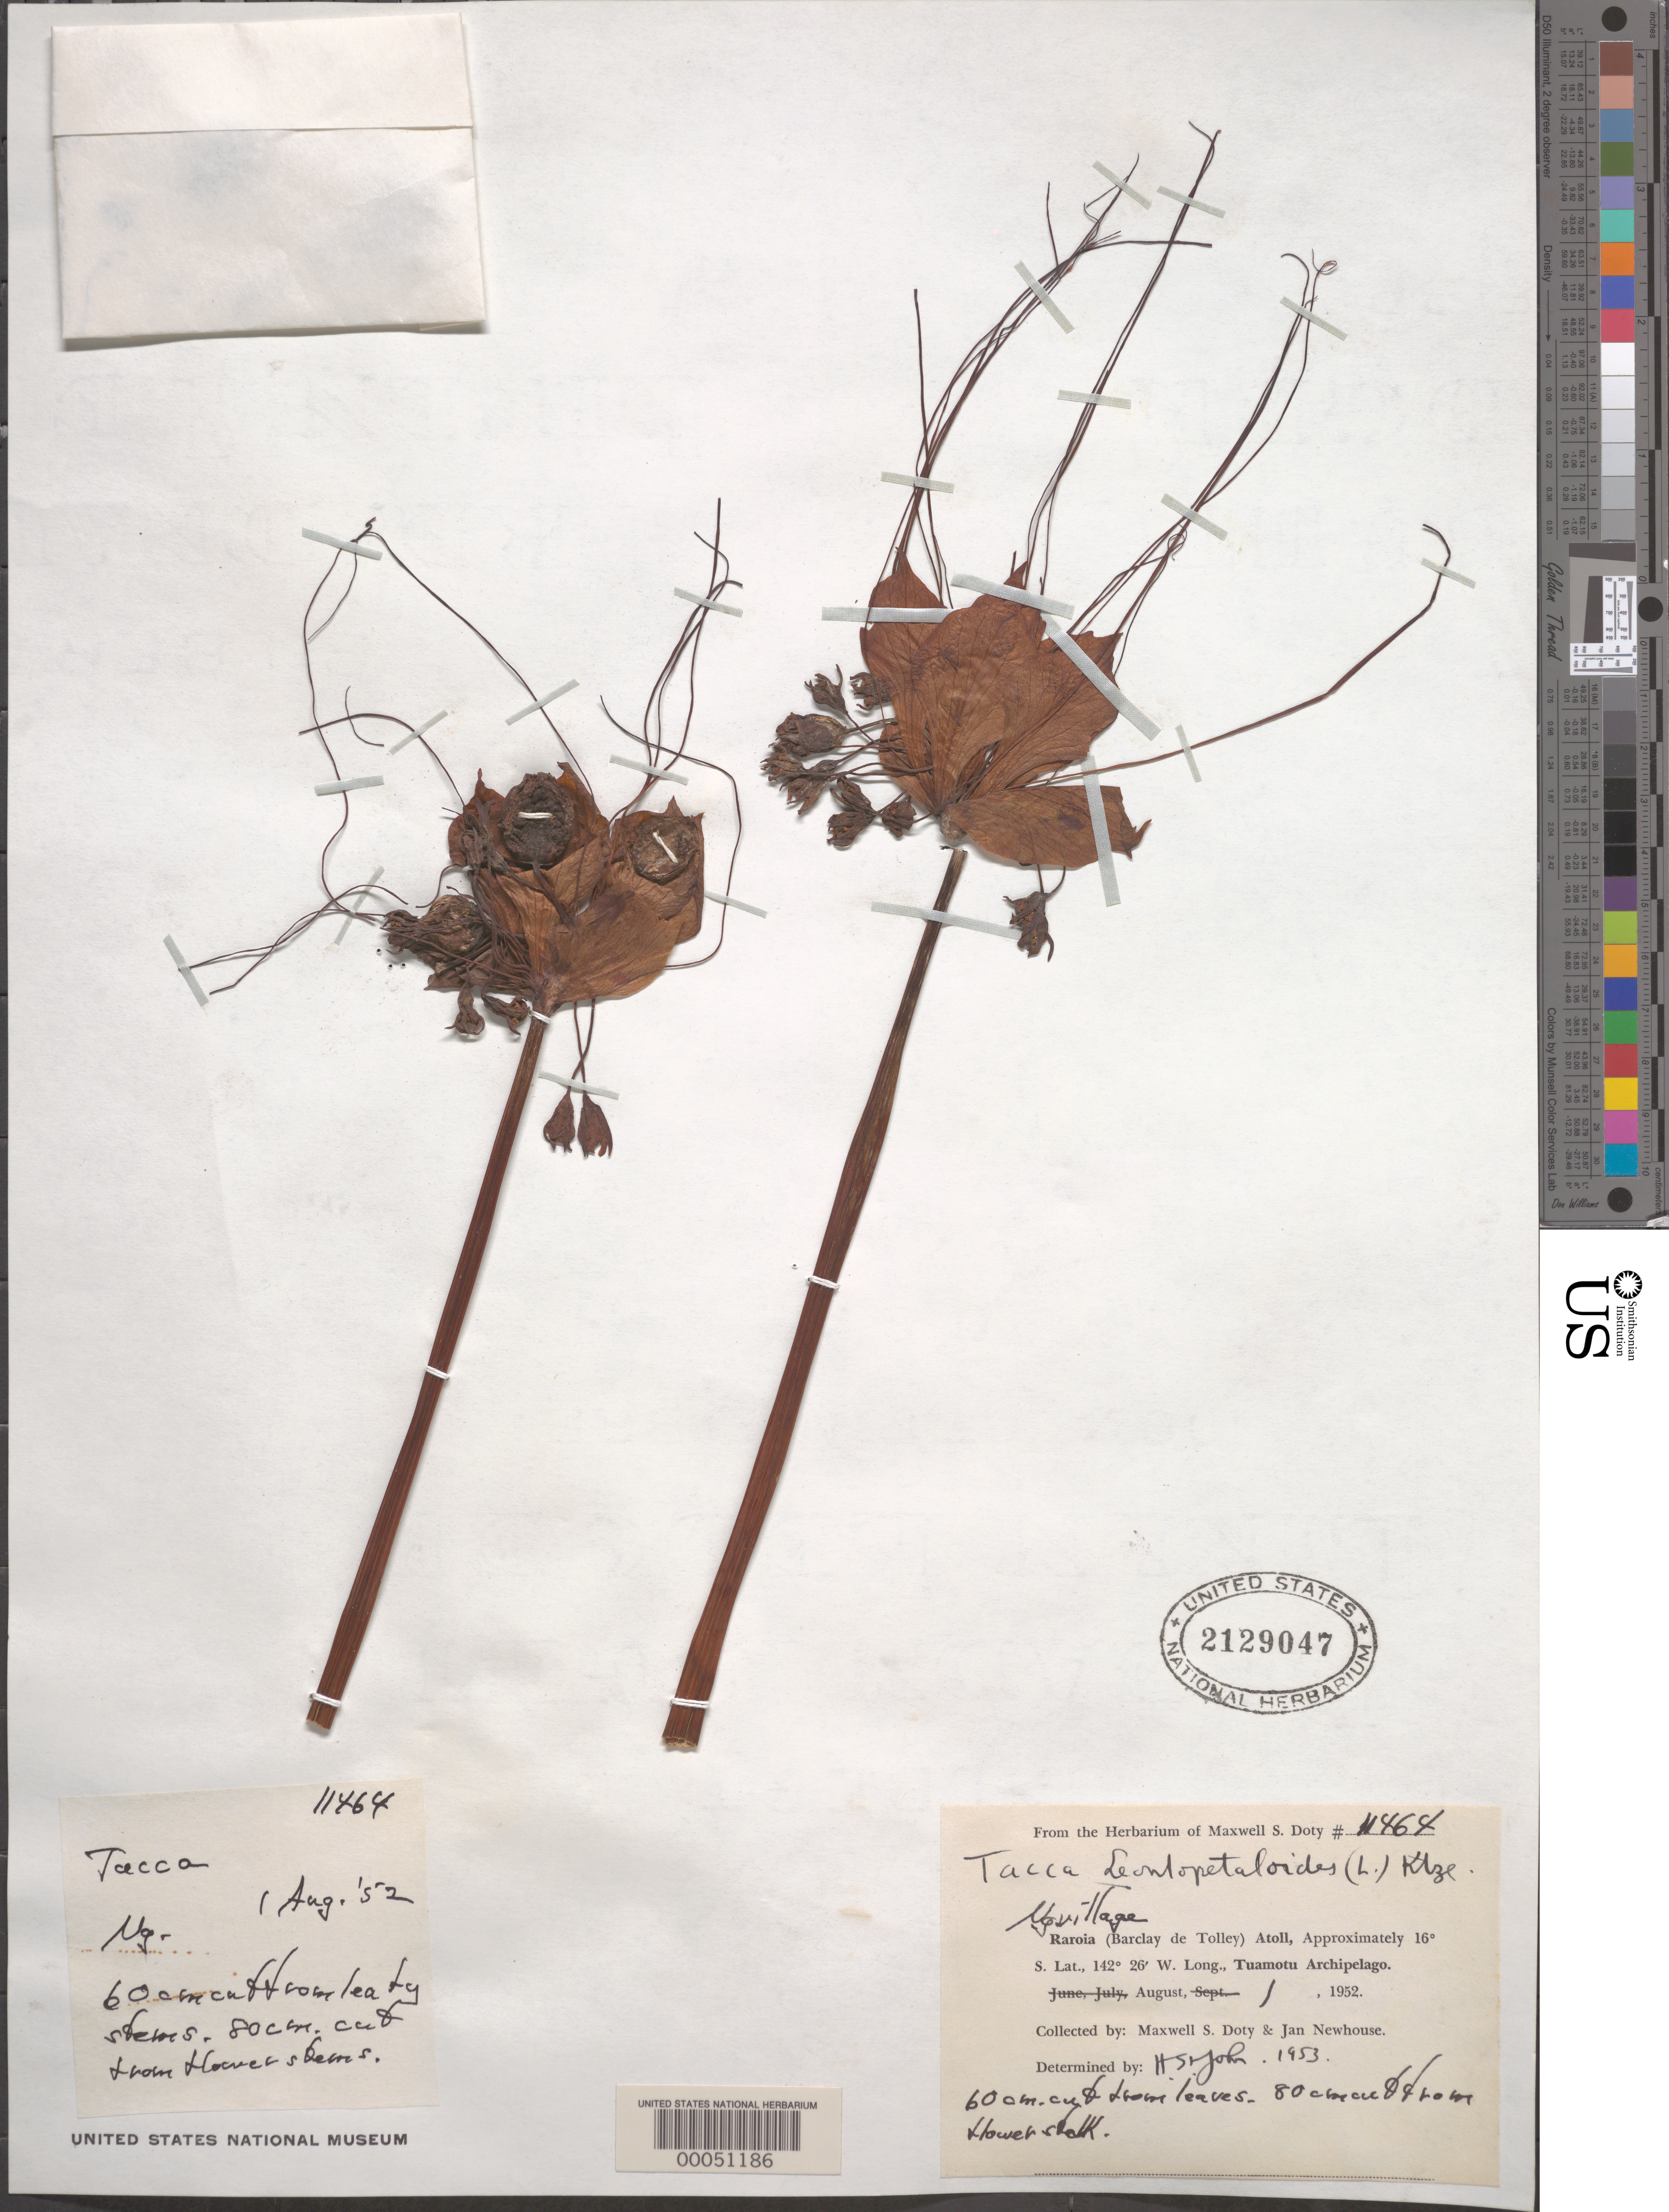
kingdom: Plantae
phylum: Tracheophyta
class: Liliopsida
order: Dioscoreales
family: Dioscoreaceae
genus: Tacca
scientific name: Tacca leontopetaloides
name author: (L.) Kuntze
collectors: M. S. Doty & J. Newhouse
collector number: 11464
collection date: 1952-08-01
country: French Polynesia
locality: Raroia (Barclay de Tolley) Atoll, Tuamotu Archipelago. Ug village.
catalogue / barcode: US 2129047